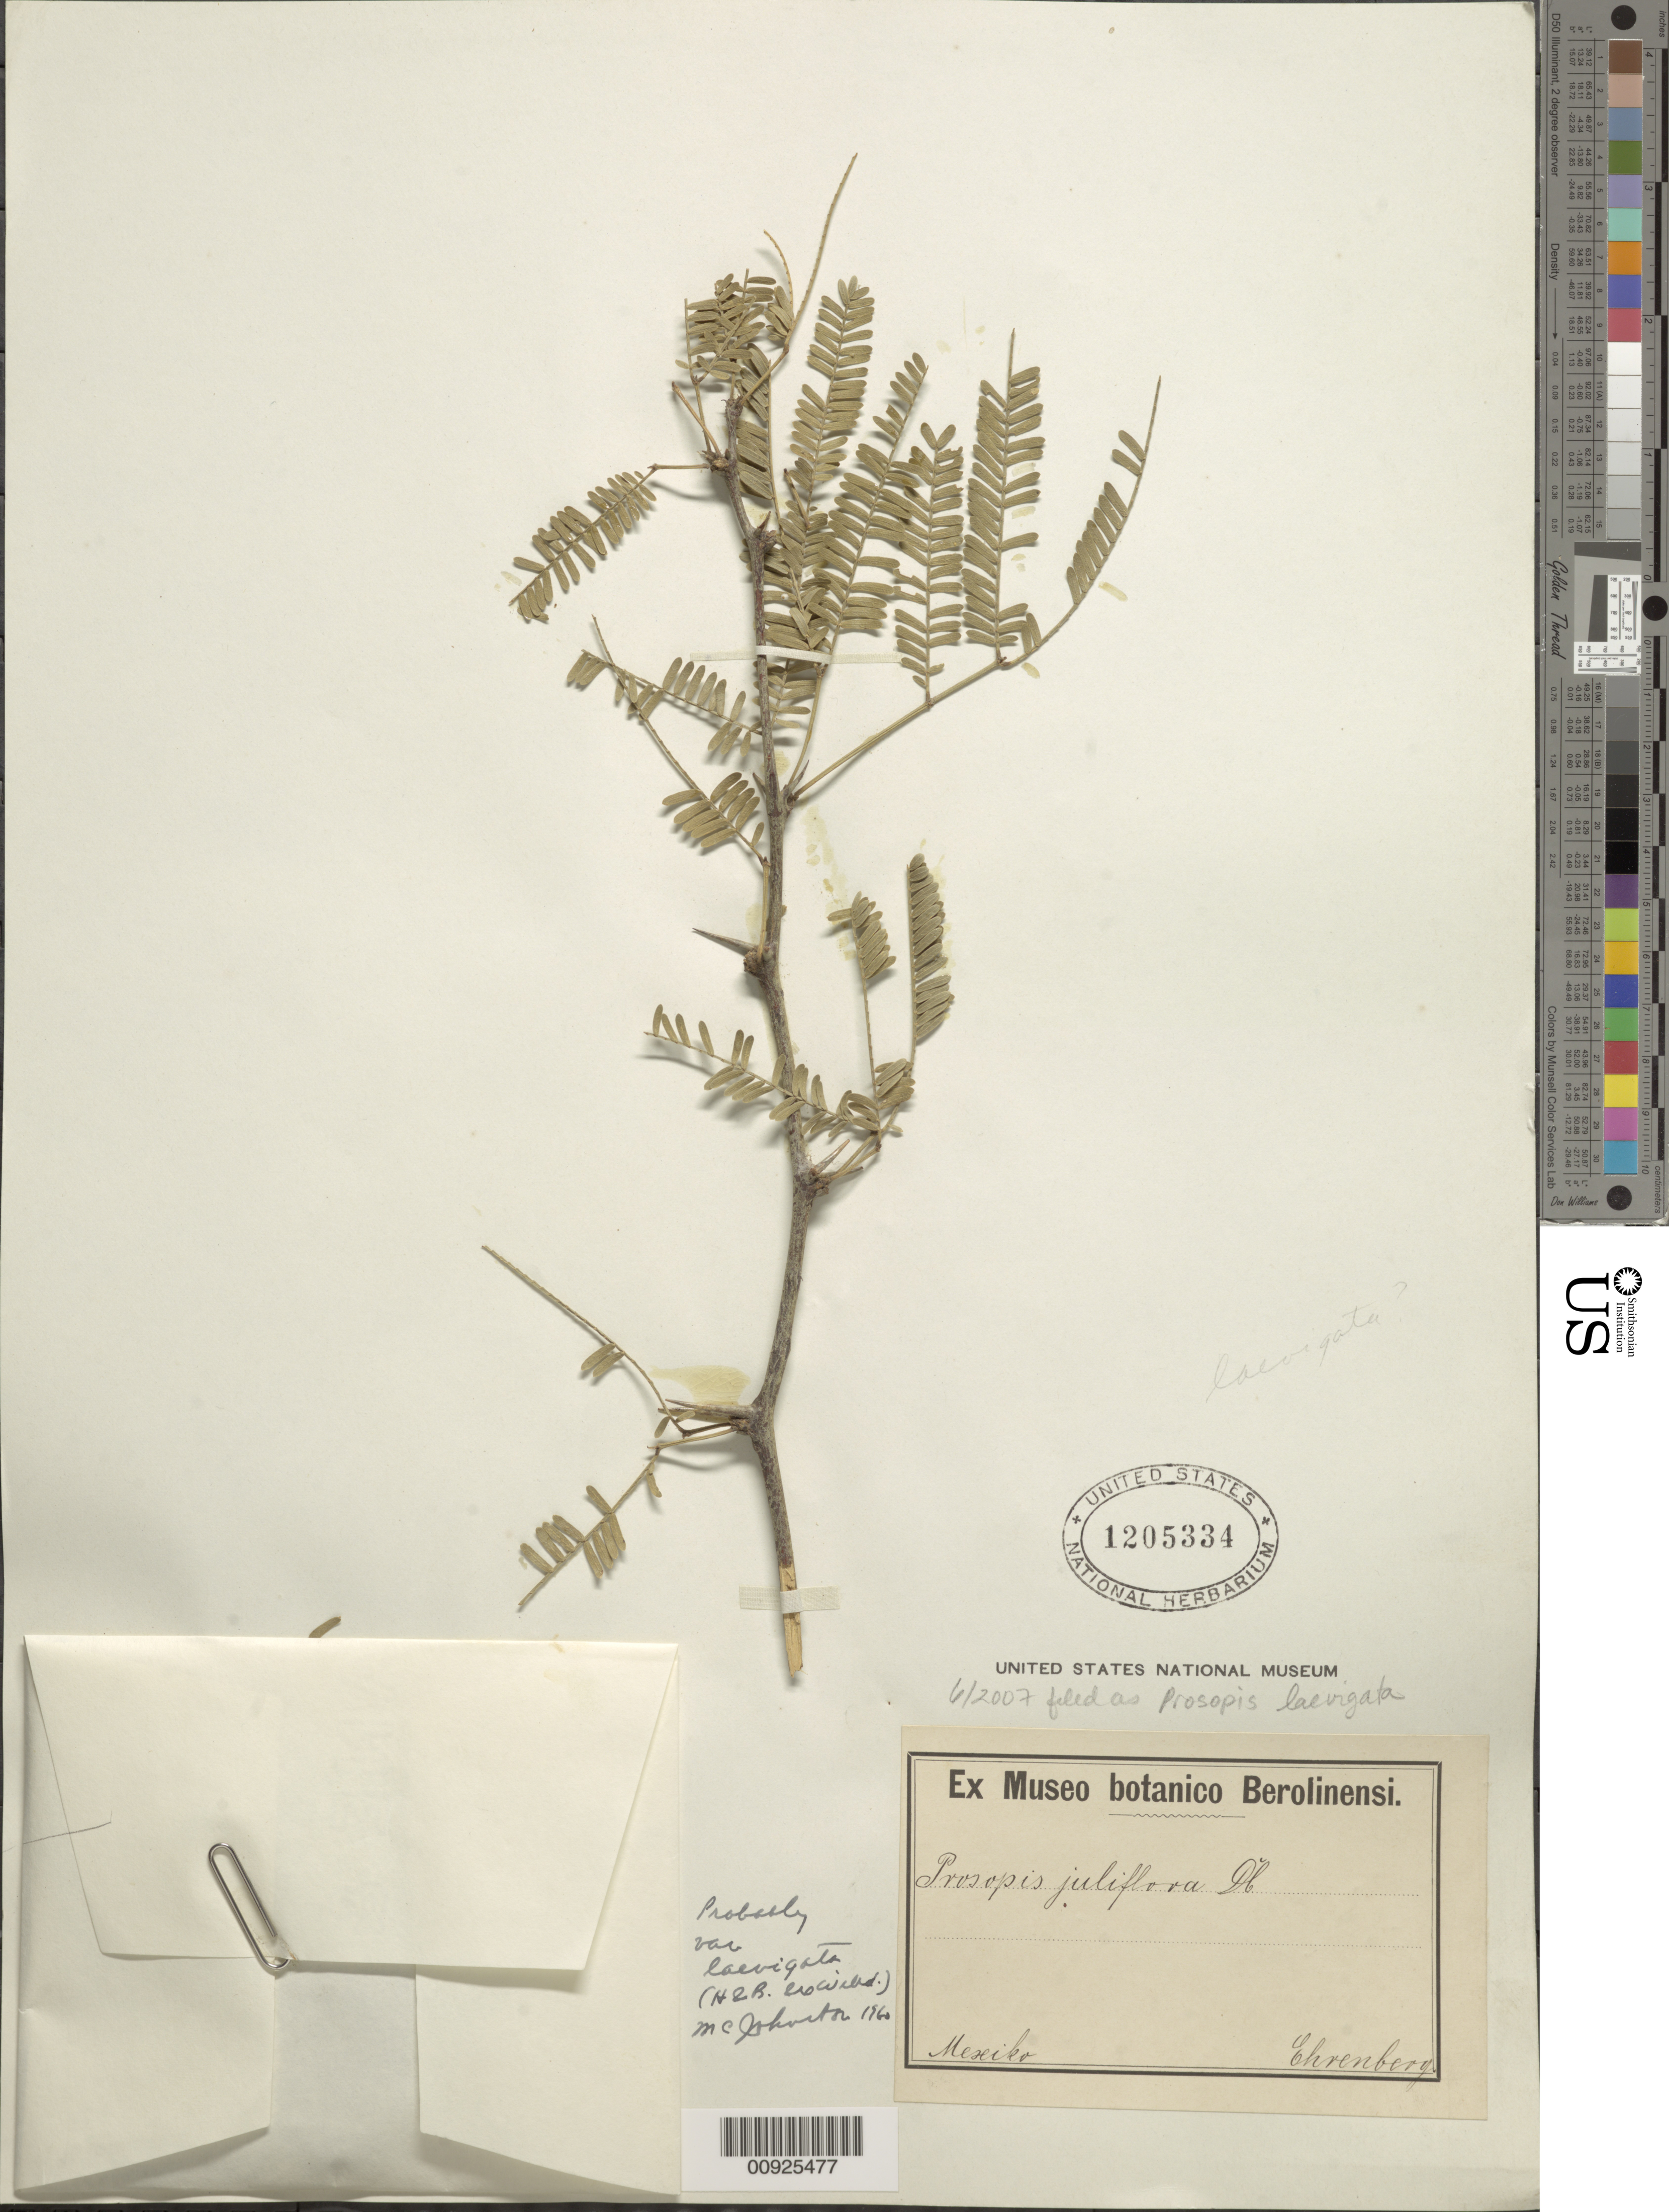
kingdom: Plantae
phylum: Tracheophyta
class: Magnoliopsida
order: Fabales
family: Fabaceae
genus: Neltuma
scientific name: Neltuma sp.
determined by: Strong, Mark T., (BOT), Smithsonian Institution - National Museum of Natural History (UNITED STATES)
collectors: C. G. Ehrenberg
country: Mexico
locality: Mexiko.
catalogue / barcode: US 1205334